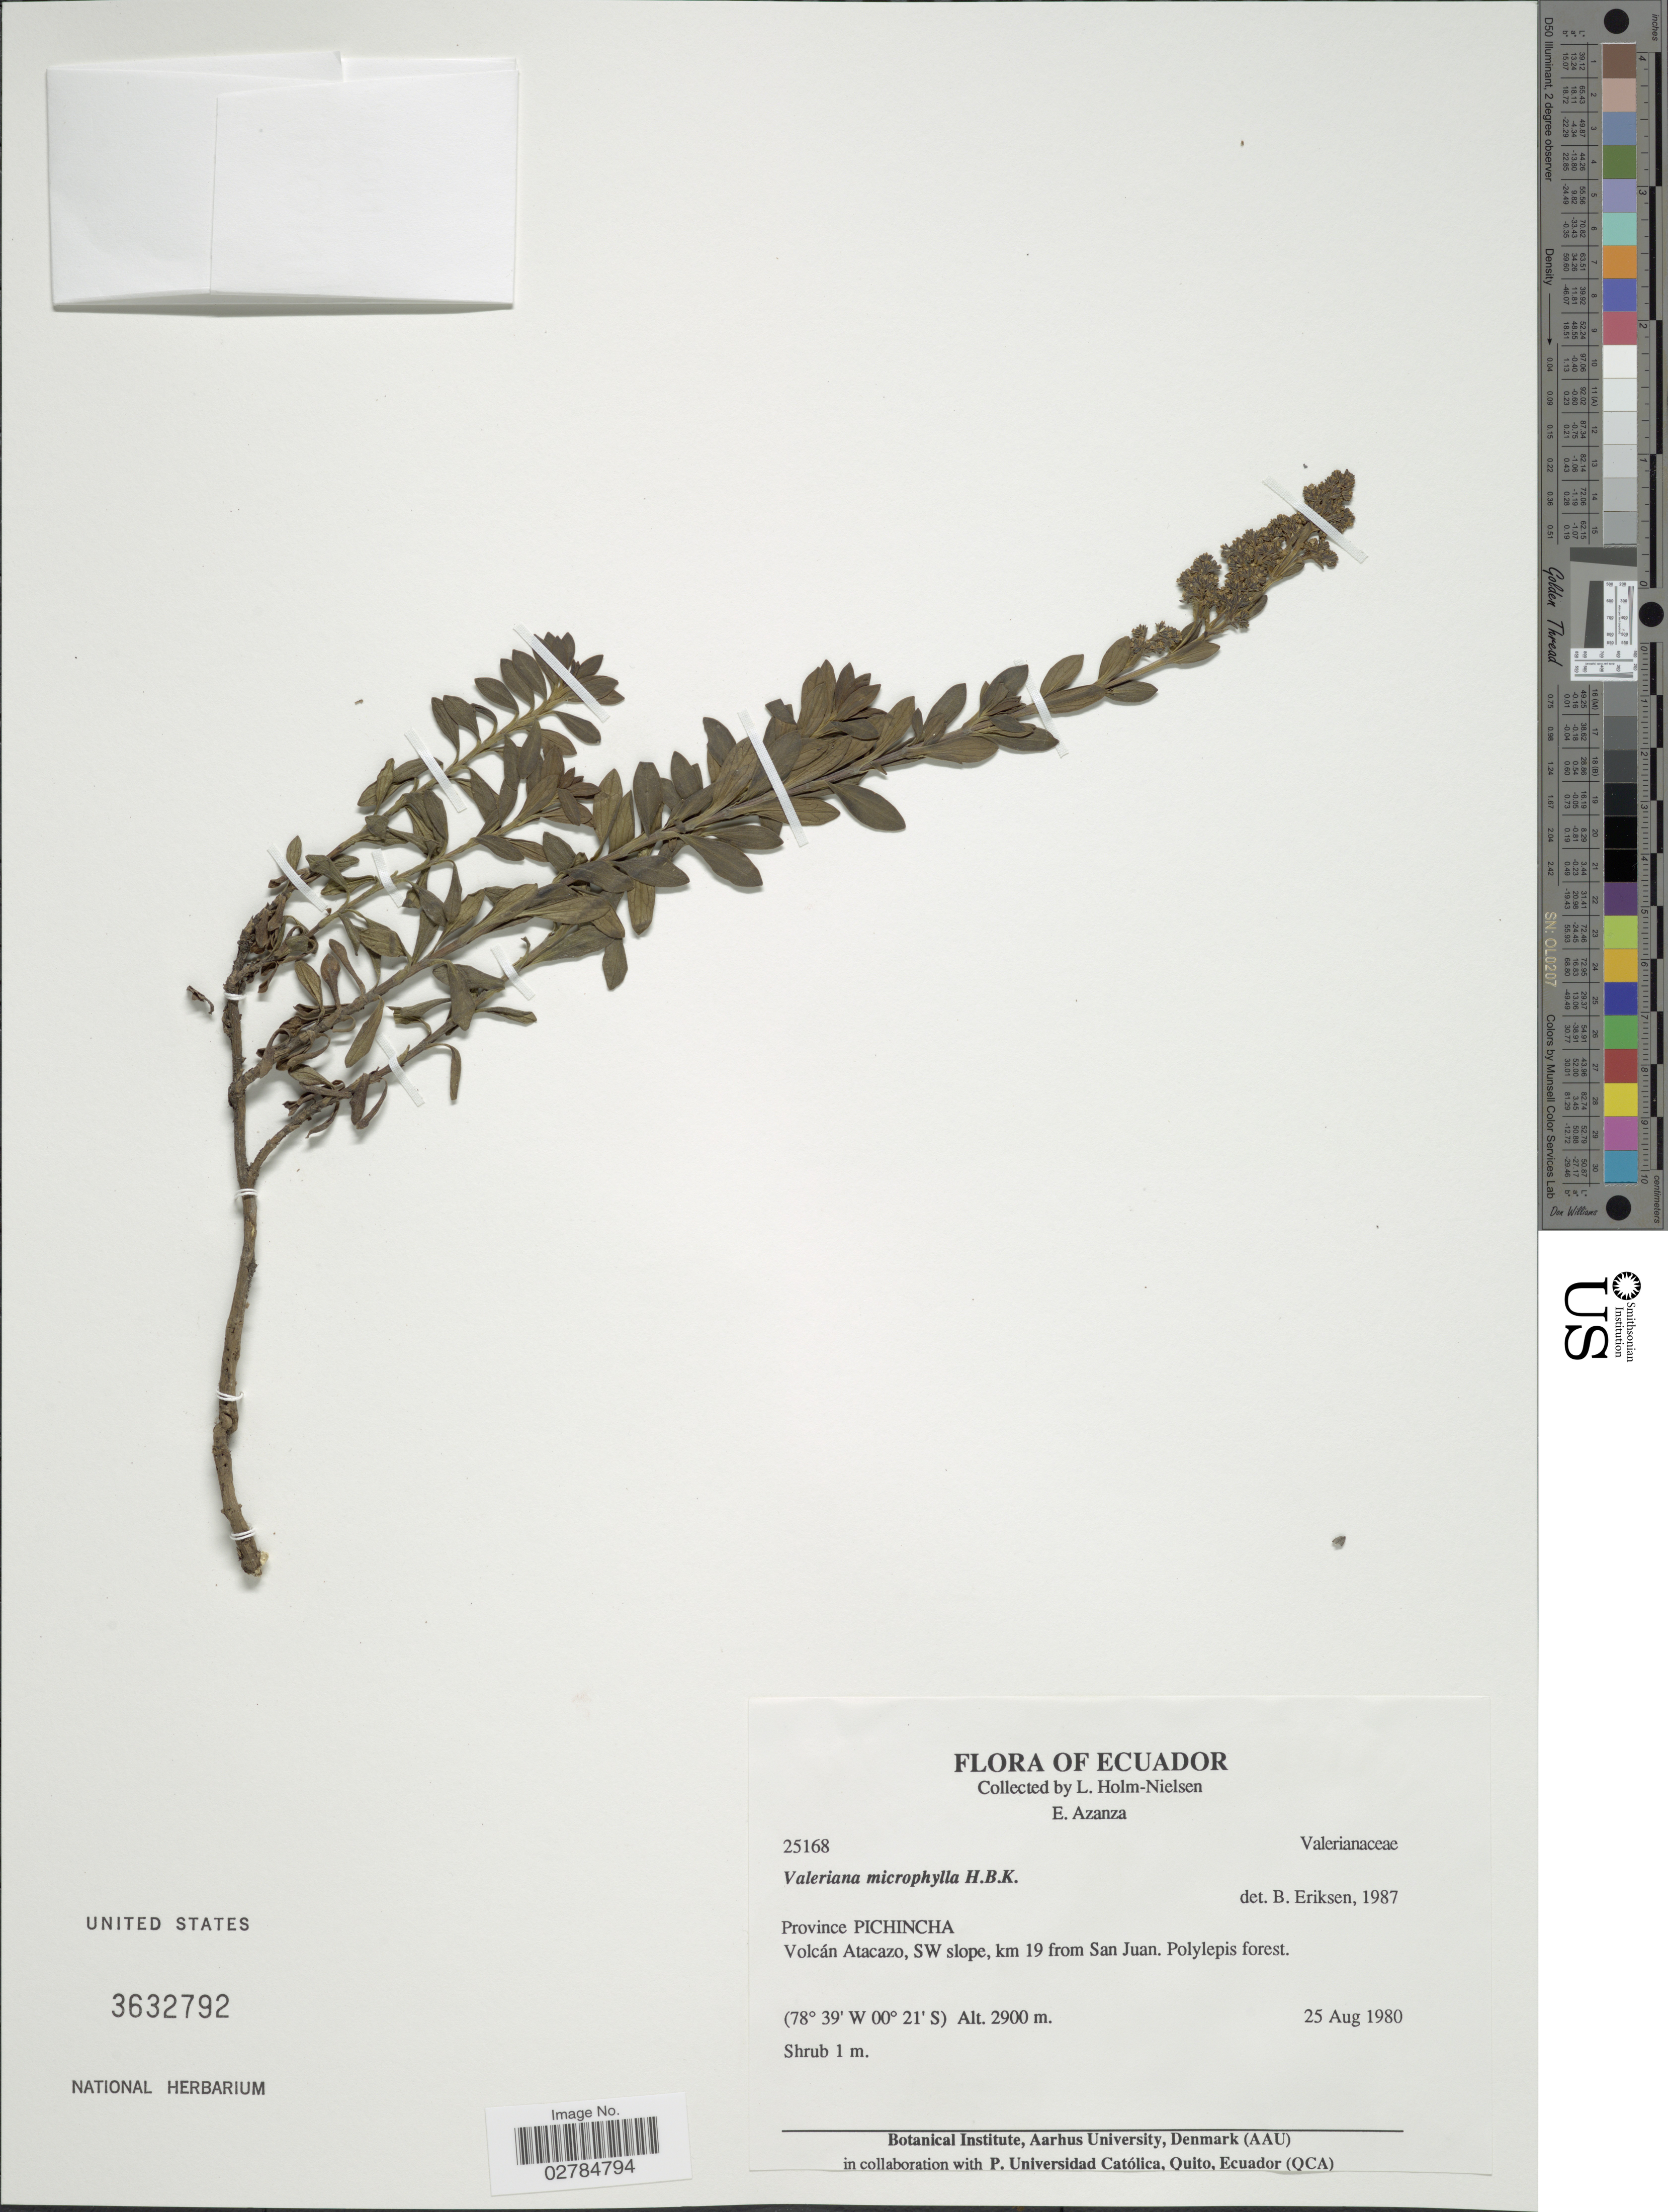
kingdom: Plantae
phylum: Tracheophyta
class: Magnoliopsida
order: Dipsacales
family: Caprifoliaceae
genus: Valeriana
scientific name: Valeriana microphylla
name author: Kunth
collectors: L. Holm-Nielsen & E. Azanza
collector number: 25168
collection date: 1980-08-25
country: Ecuador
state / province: Pichincha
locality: Volcán Atacazo, SW slope, km 19 from San Juan.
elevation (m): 2900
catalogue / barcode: US 3632792